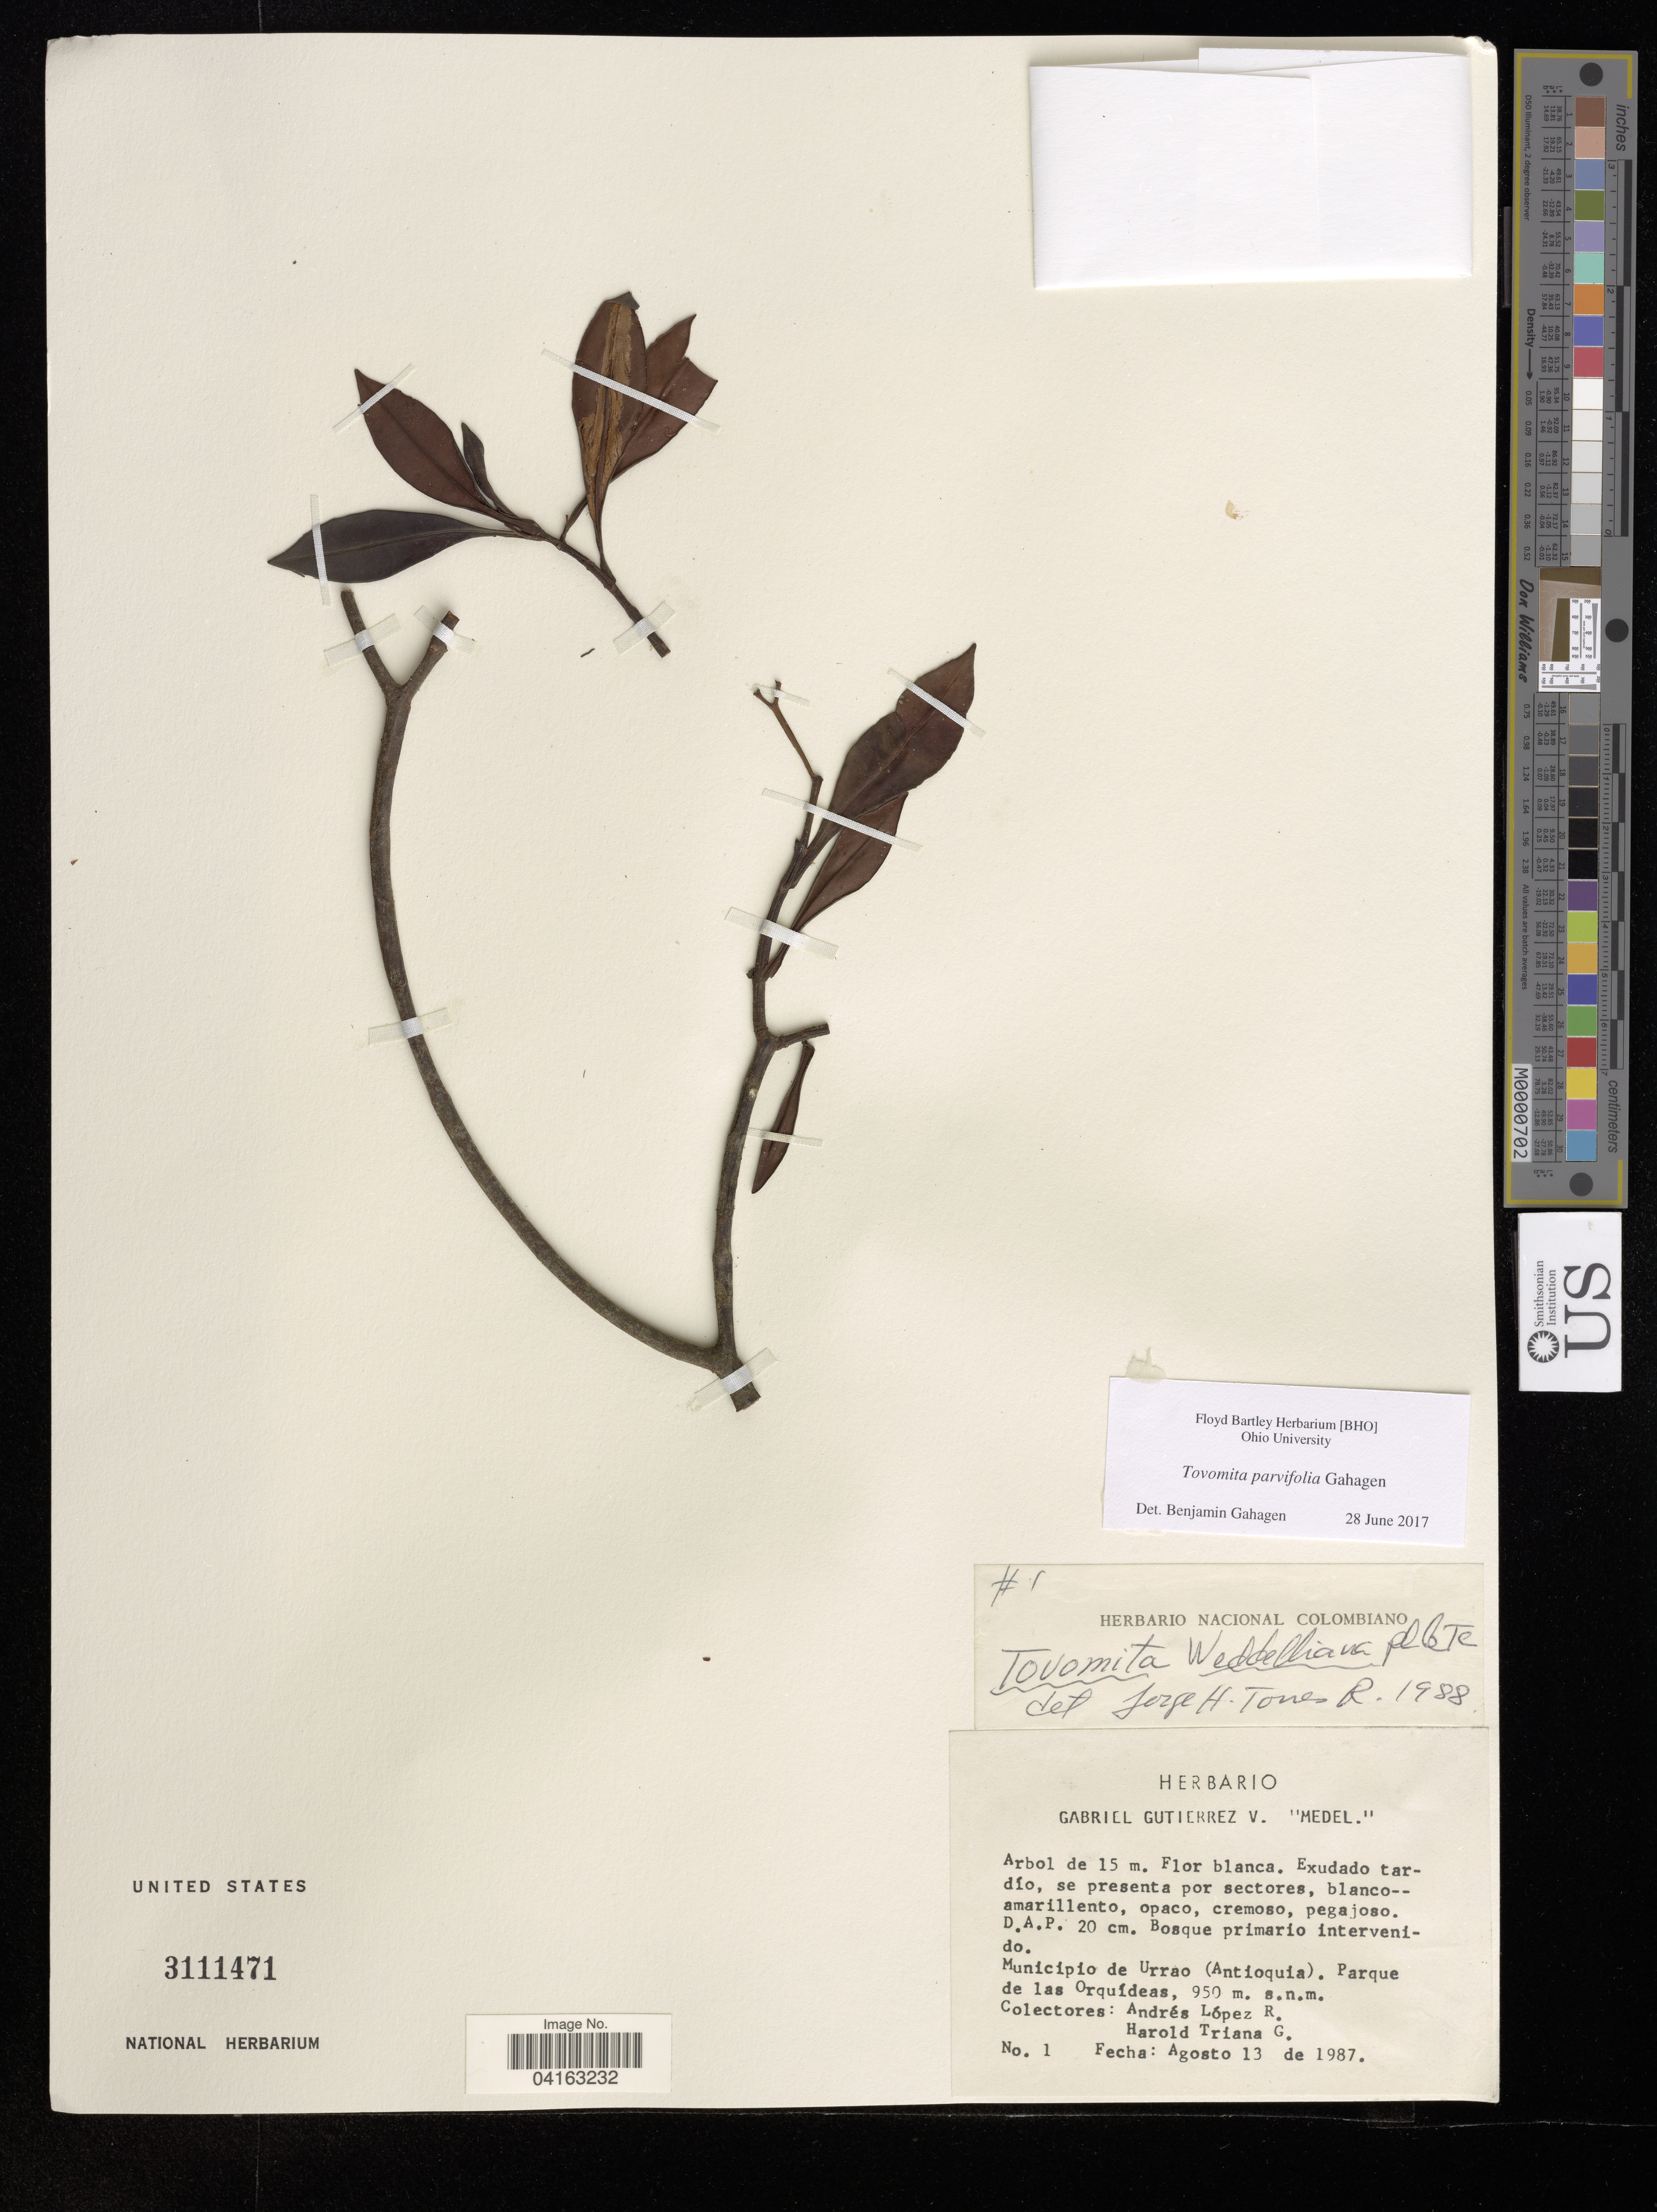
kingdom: Plantae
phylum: Tracheophyta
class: Magnoliopsida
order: Malpighiales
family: Clusiaceae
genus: Tovomita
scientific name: Tovomita parviflora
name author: Cuatrec.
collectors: A. López R. & H. Triana G.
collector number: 1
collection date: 1987-08-13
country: Colombia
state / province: Antioquia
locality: Municipio de Urrao (Antioquia). Parque de las Orquídeas.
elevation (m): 950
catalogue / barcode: US 3111471